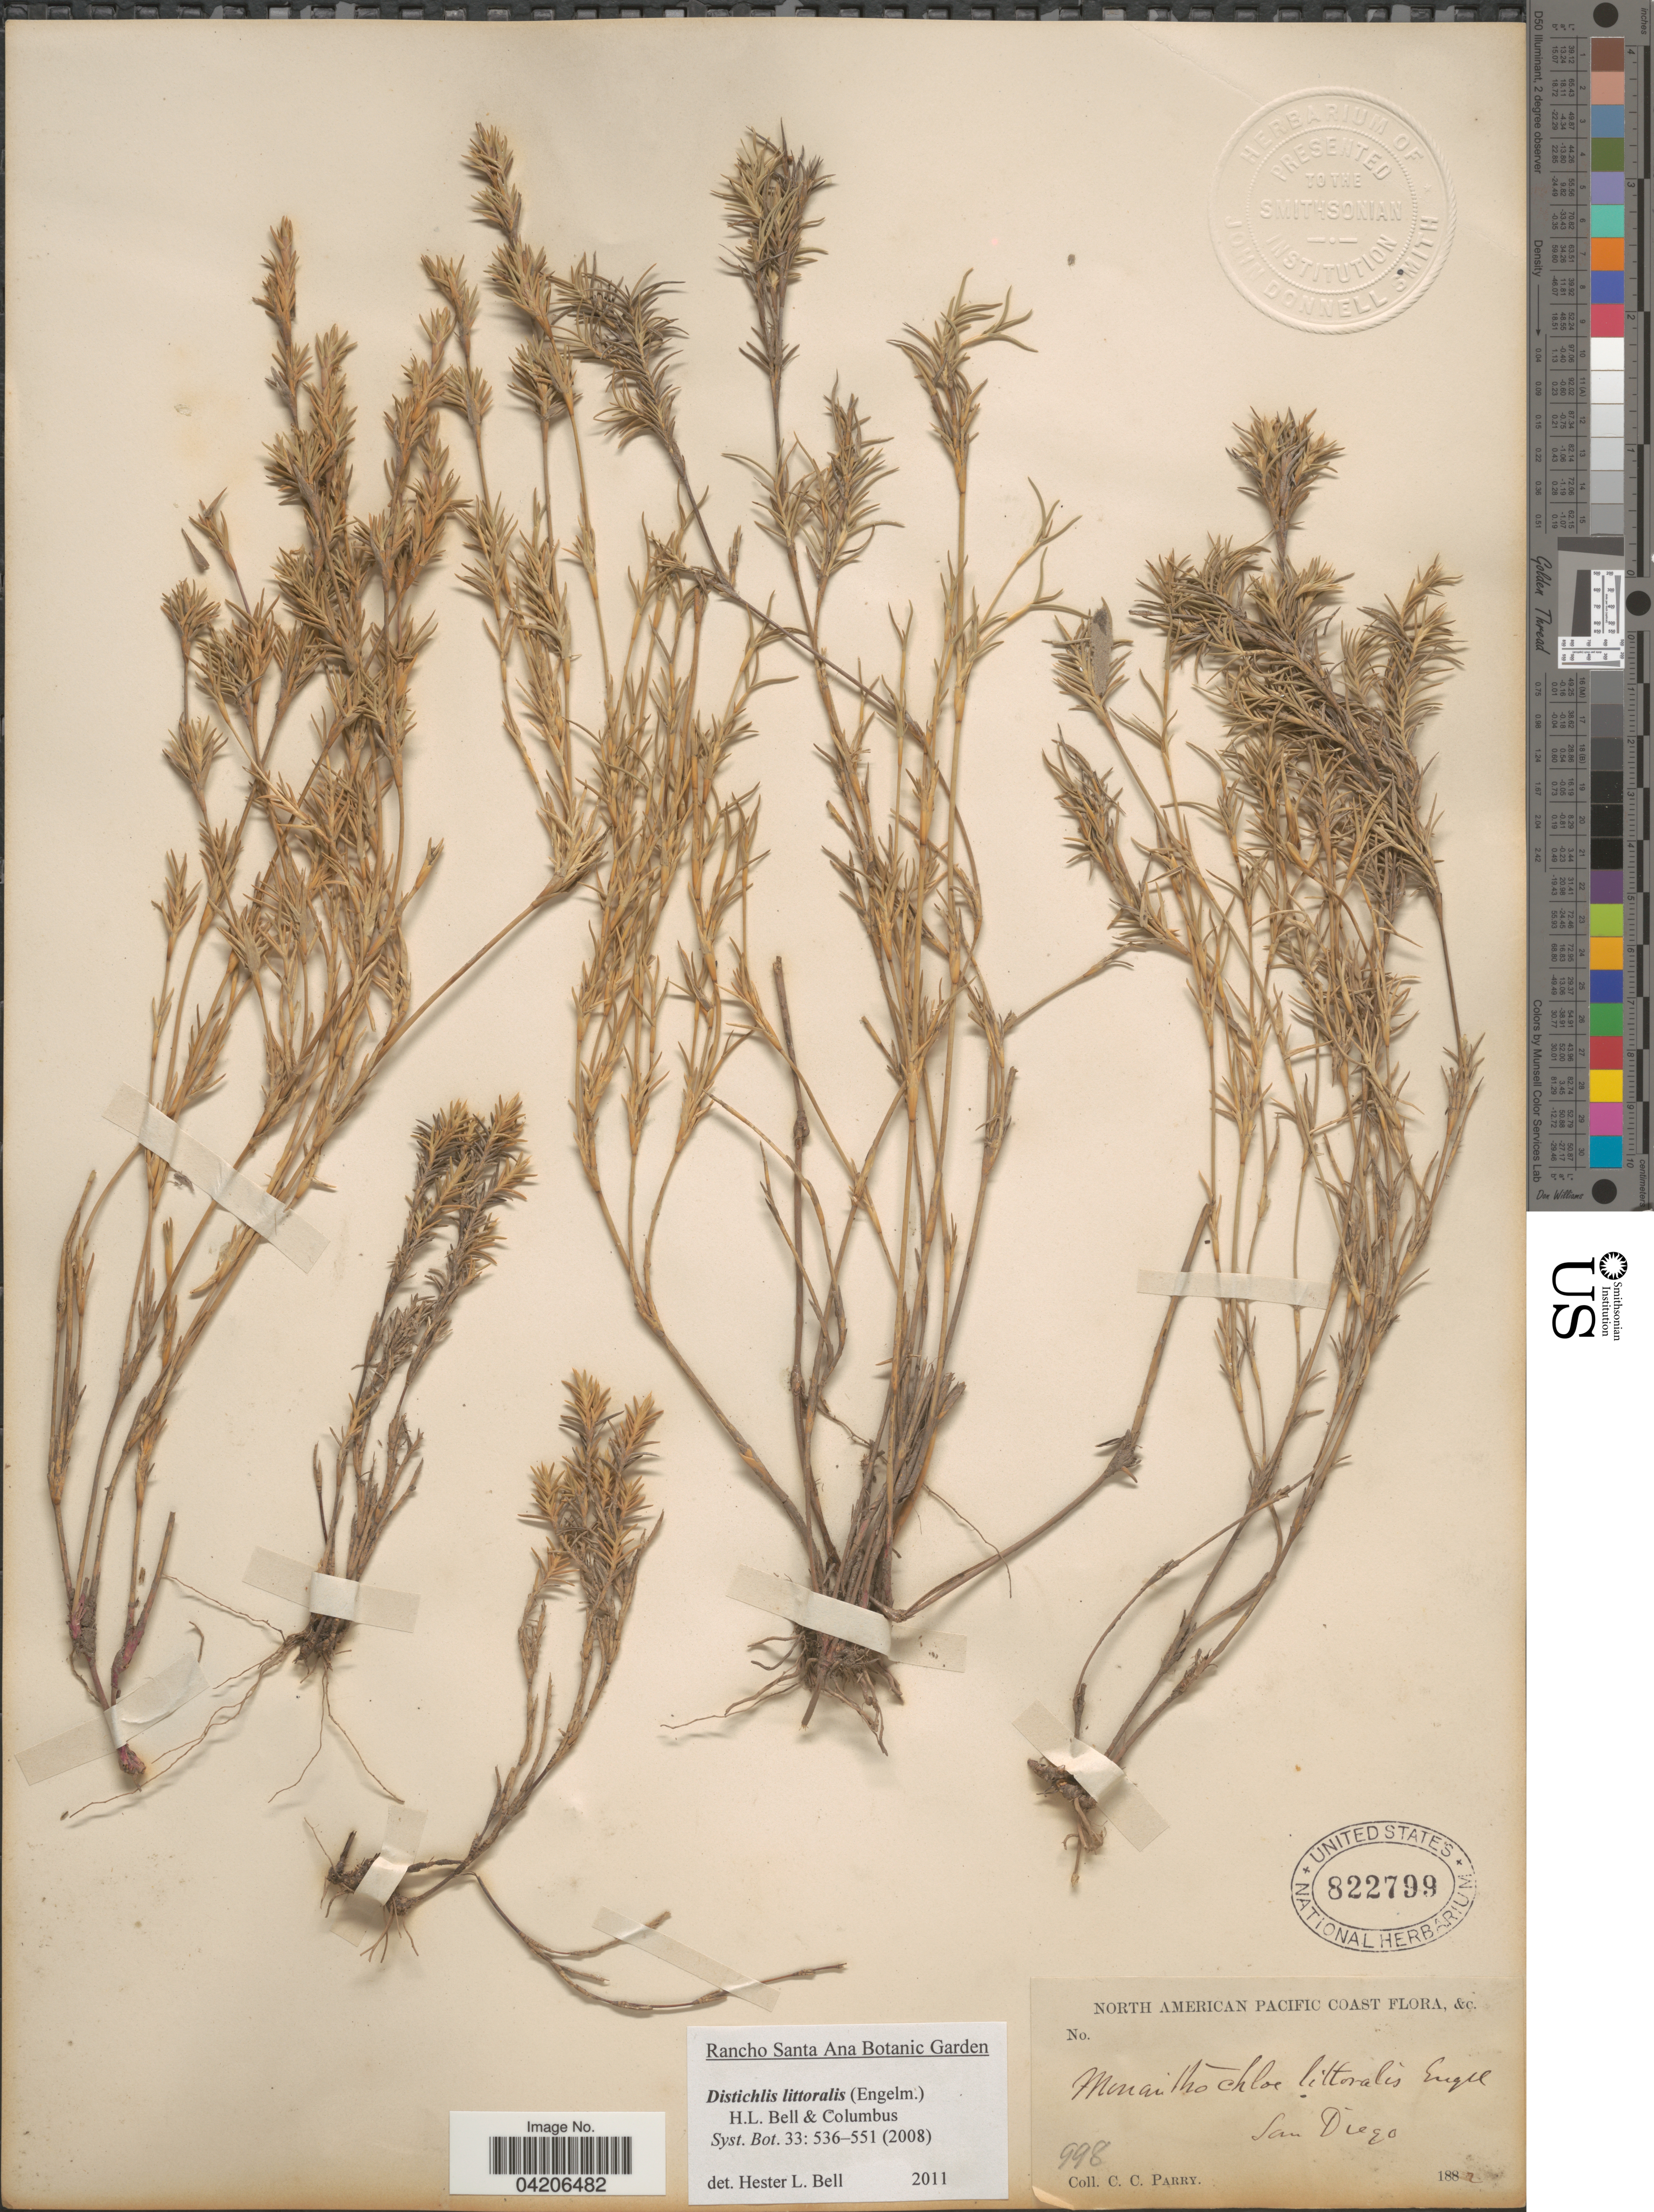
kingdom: Plantae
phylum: Tracheophyta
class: Liliopsida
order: Poales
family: Poaceae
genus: Distichlis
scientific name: Distichlis littoralis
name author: (Engelm.) H.L. Bell & Columbus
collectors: C. C. Parry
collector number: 998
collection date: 1882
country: United States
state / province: California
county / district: San Diego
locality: North American Pacific Coast. San Diego.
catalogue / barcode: US 822799